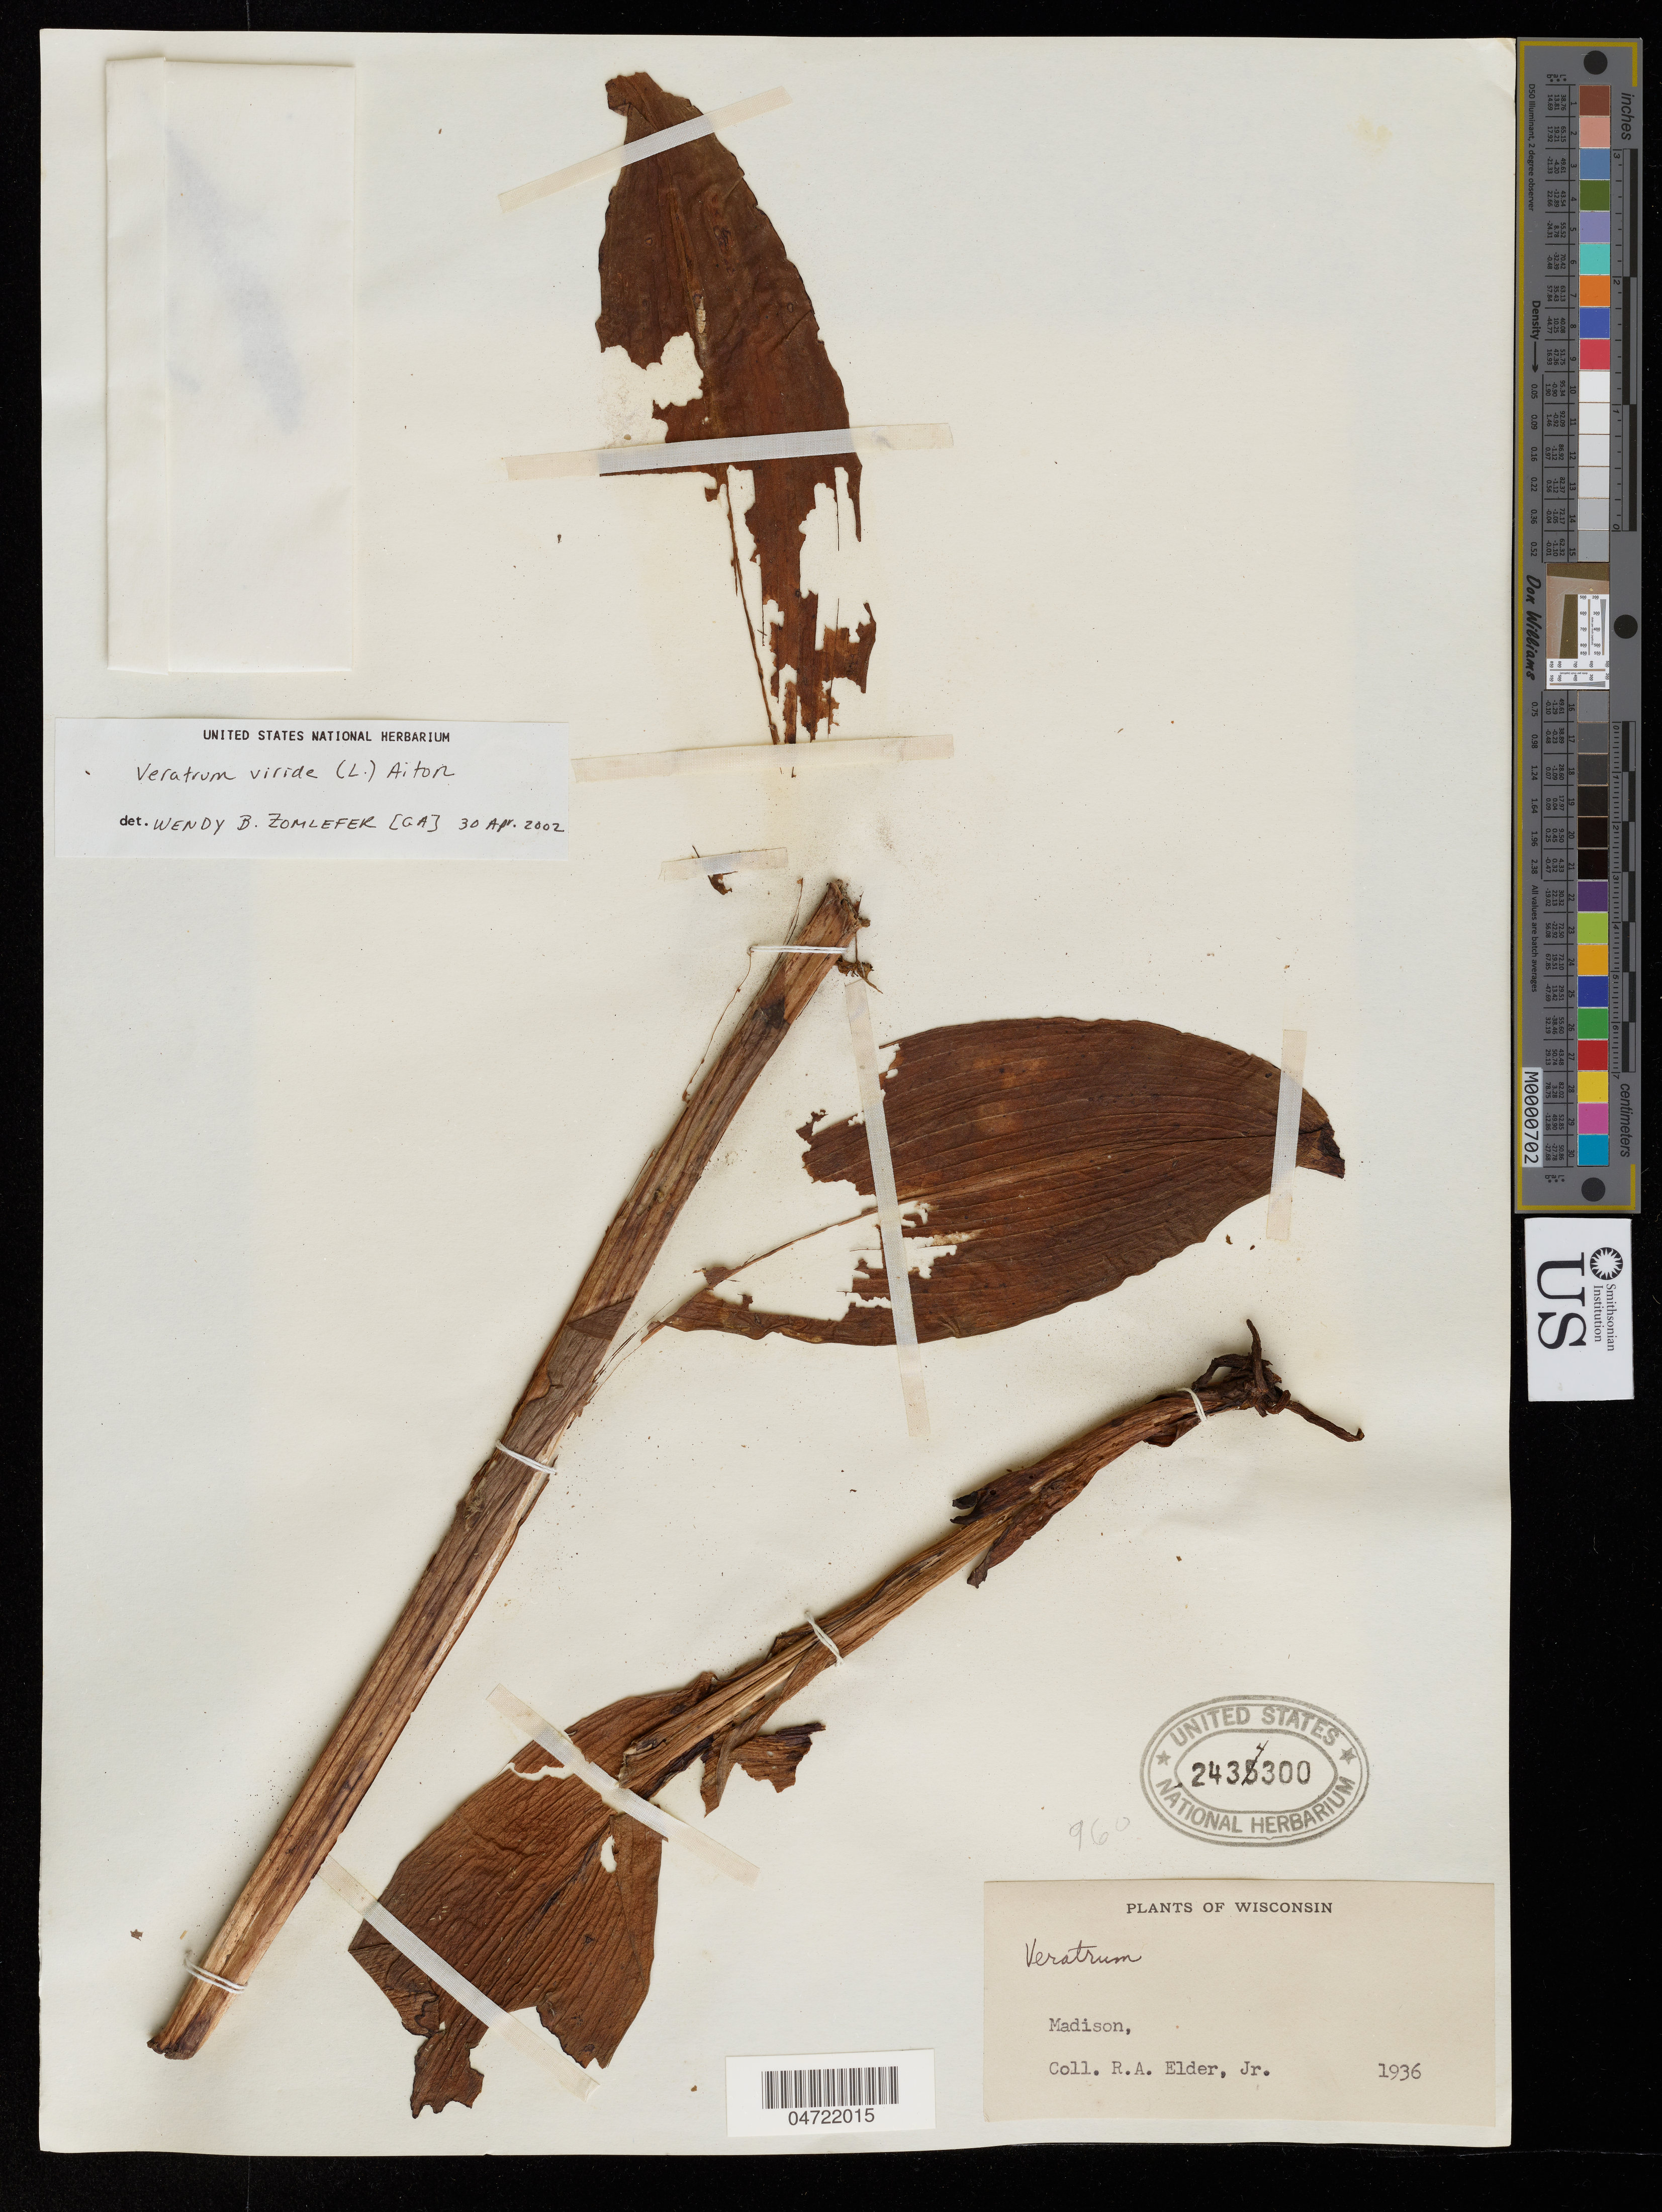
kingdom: Plantae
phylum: Tracheophyta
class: Liliopsida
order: Liliales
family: Melanthiaceae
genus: Veratrum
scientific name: Veratrum viride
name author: Aiton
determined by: Zomlefer, Wendy Beth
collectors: R. E. Elder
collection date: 1936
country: United States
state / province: Wisconsin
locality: Madison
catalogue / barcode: US 2434300